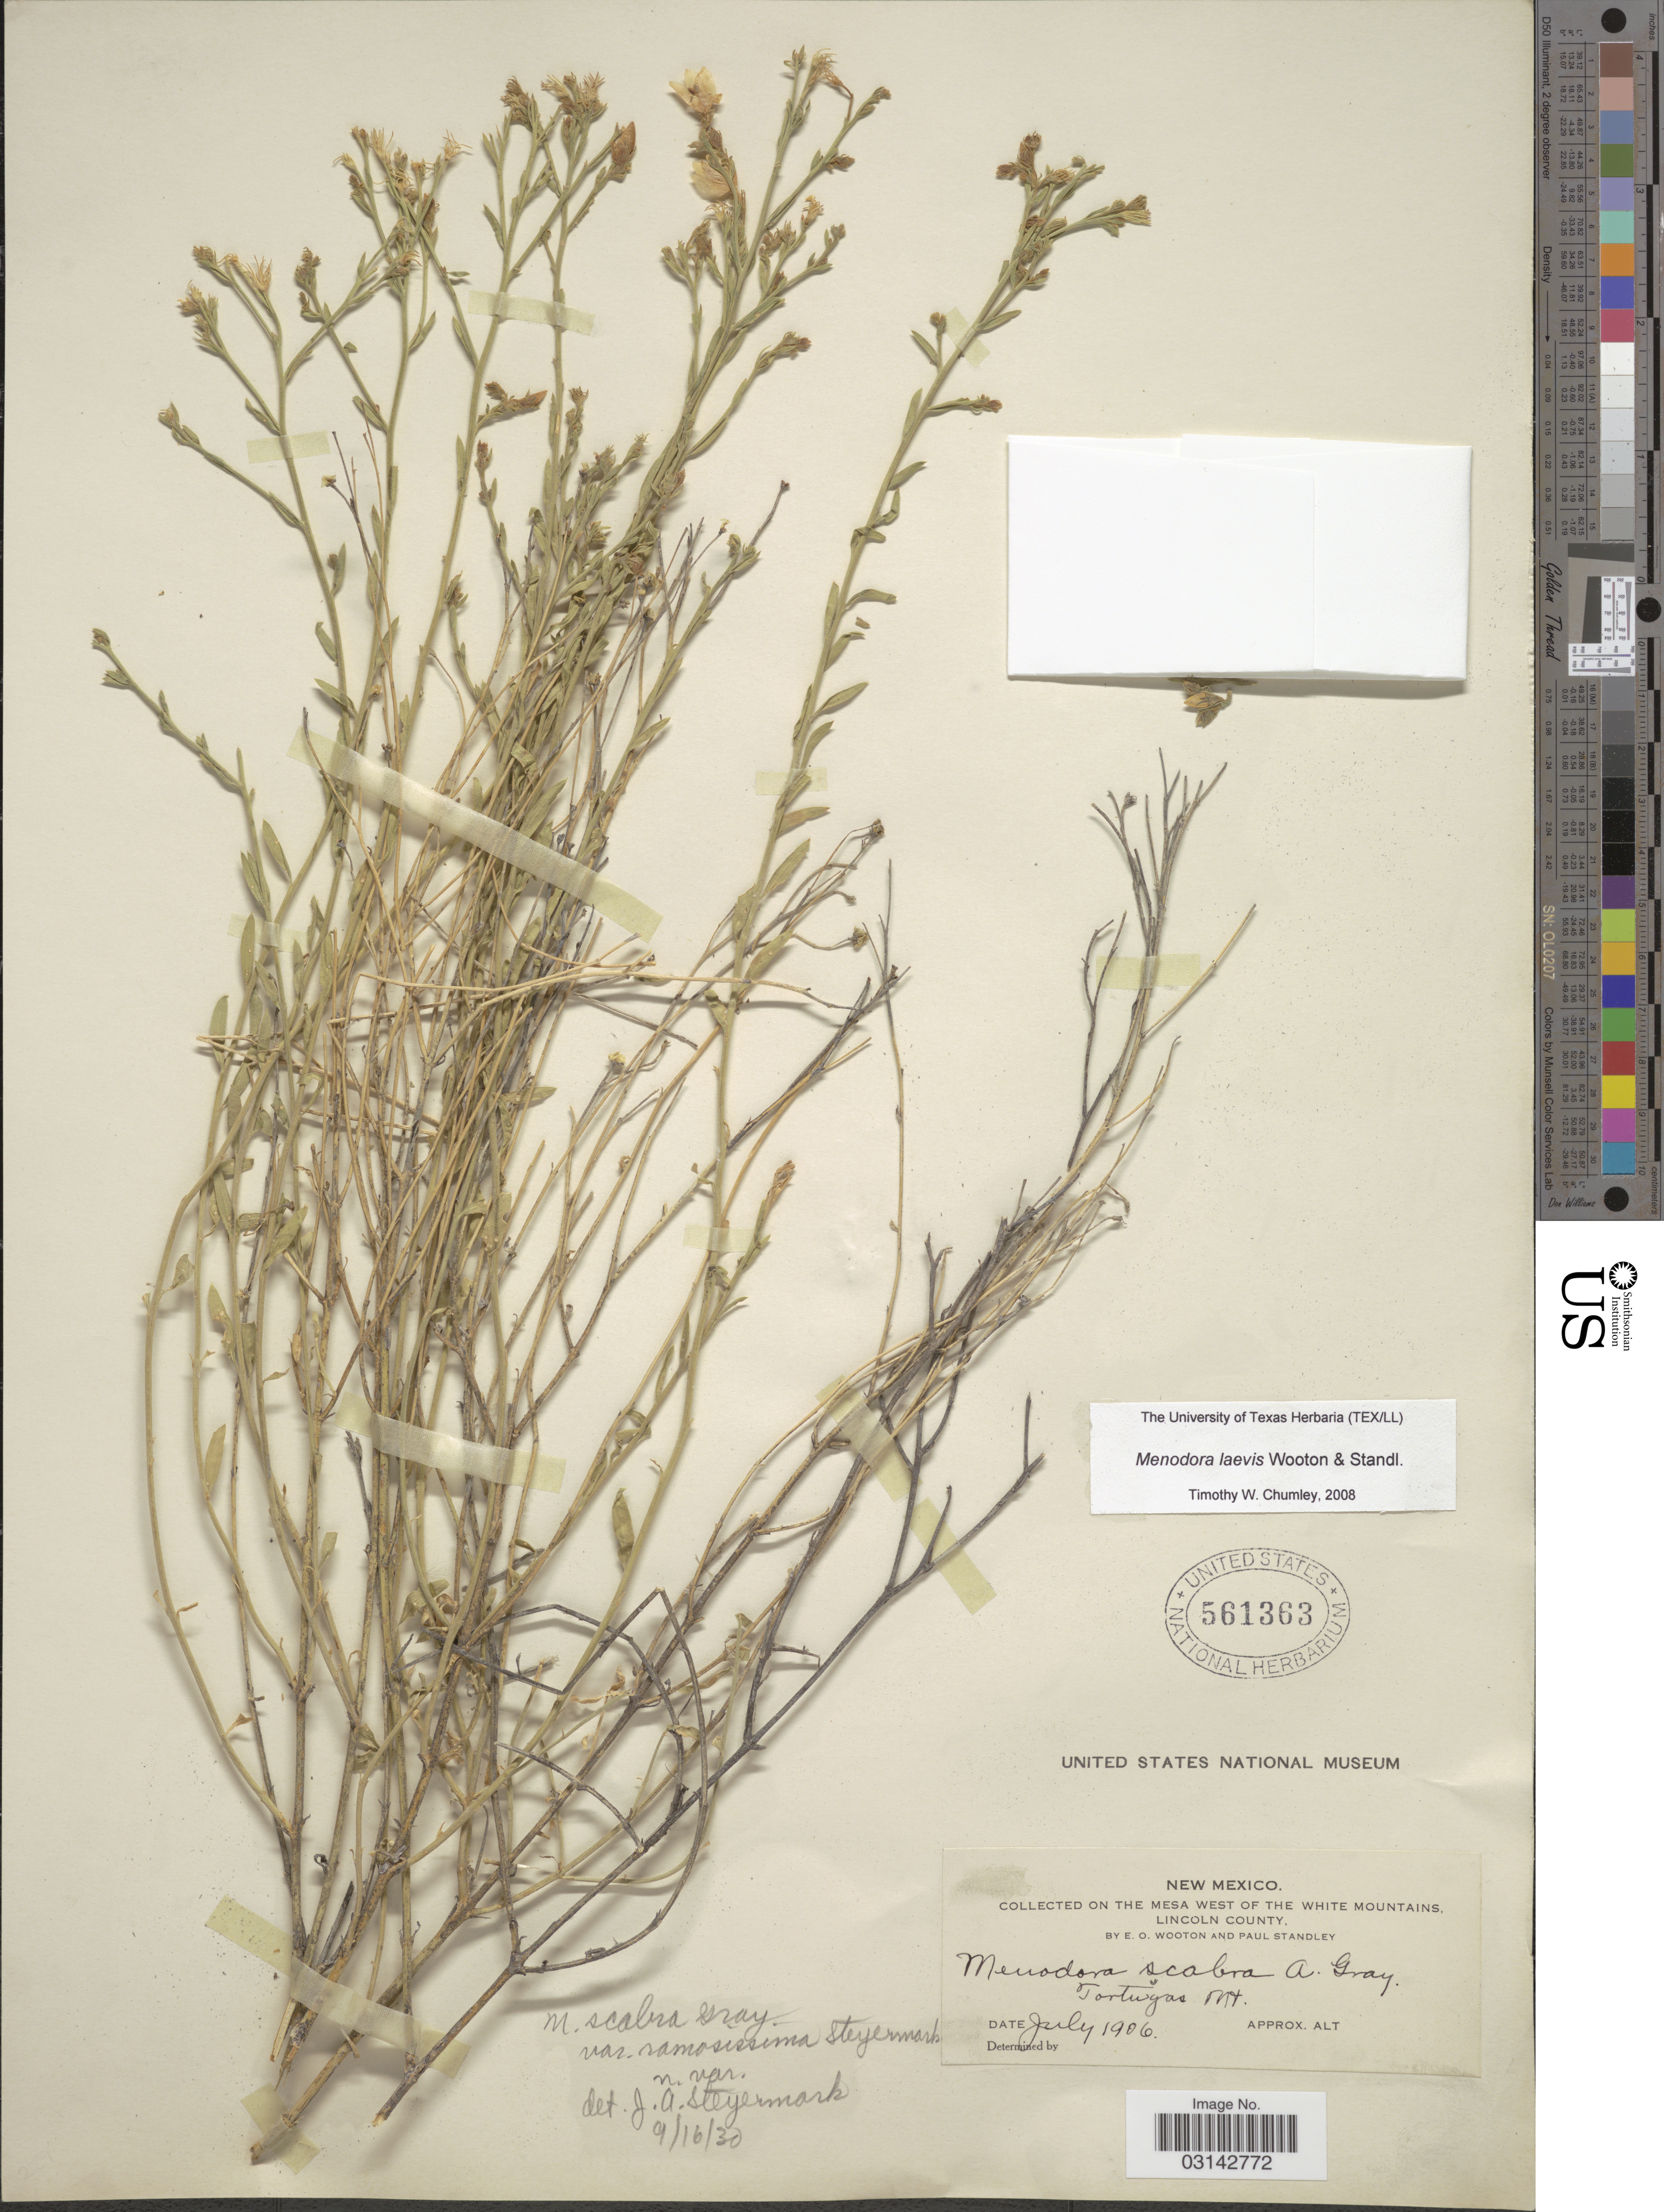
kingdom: Plantae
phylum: Tracheophyta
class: Magnoliopsida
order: Lamiales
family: Oleaceae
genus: Menodora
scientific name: Menodora laevis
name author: Wooton & Standl.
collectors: E. O. Wooton & P. C. Standley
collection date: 1906-07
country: United States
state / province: New Mexico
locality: On the Mesa west of the Organ Mountains, Dona Ana County, Tortugas Mt.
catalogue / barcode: US 561363